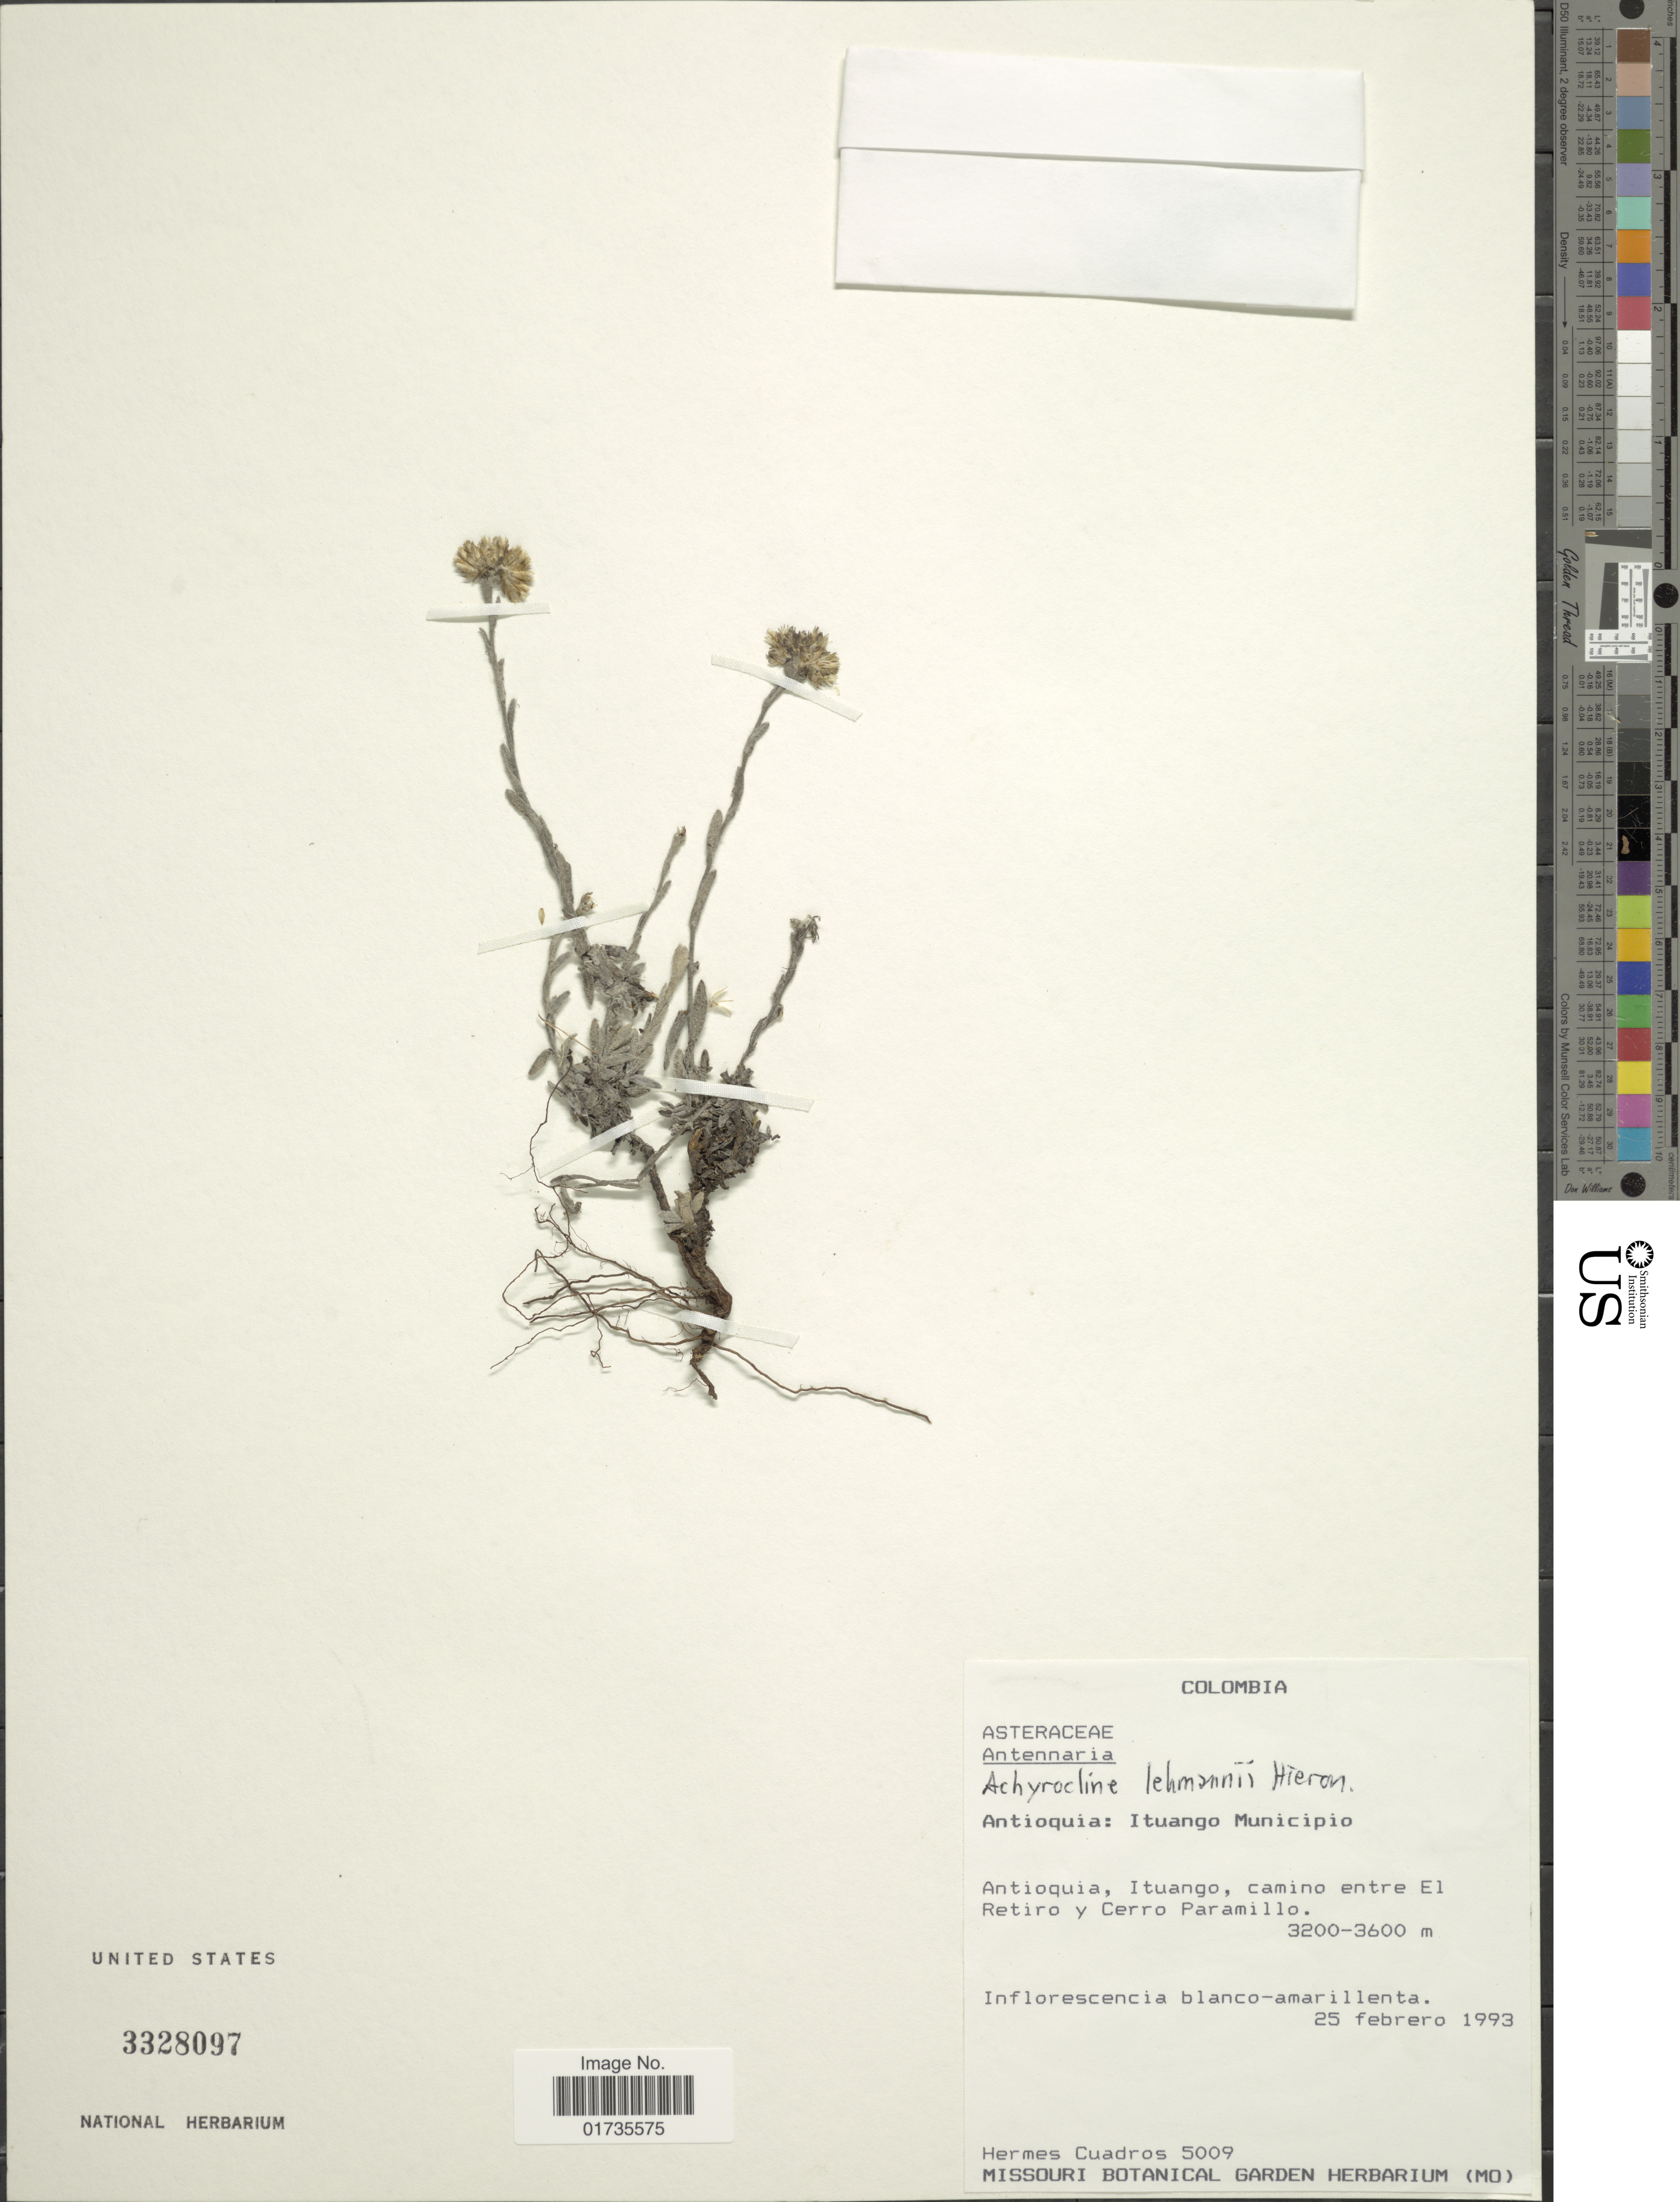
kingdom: Plantae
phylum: Tracheophyta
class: Magnoliopsida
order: Asterales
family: Asteraceae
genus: Achyrocline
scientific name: Achyrocline lehmanni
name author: Hieron.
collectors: H. Cuadros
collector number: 5009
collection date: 1993-02-25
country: Colombia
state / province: Antioquia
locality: Antioquia: Ituango Municipio. Antioquia, Ituango, camino entre El Retiro y Cerro Paramillo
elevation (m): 3200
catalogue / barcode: US 3328097